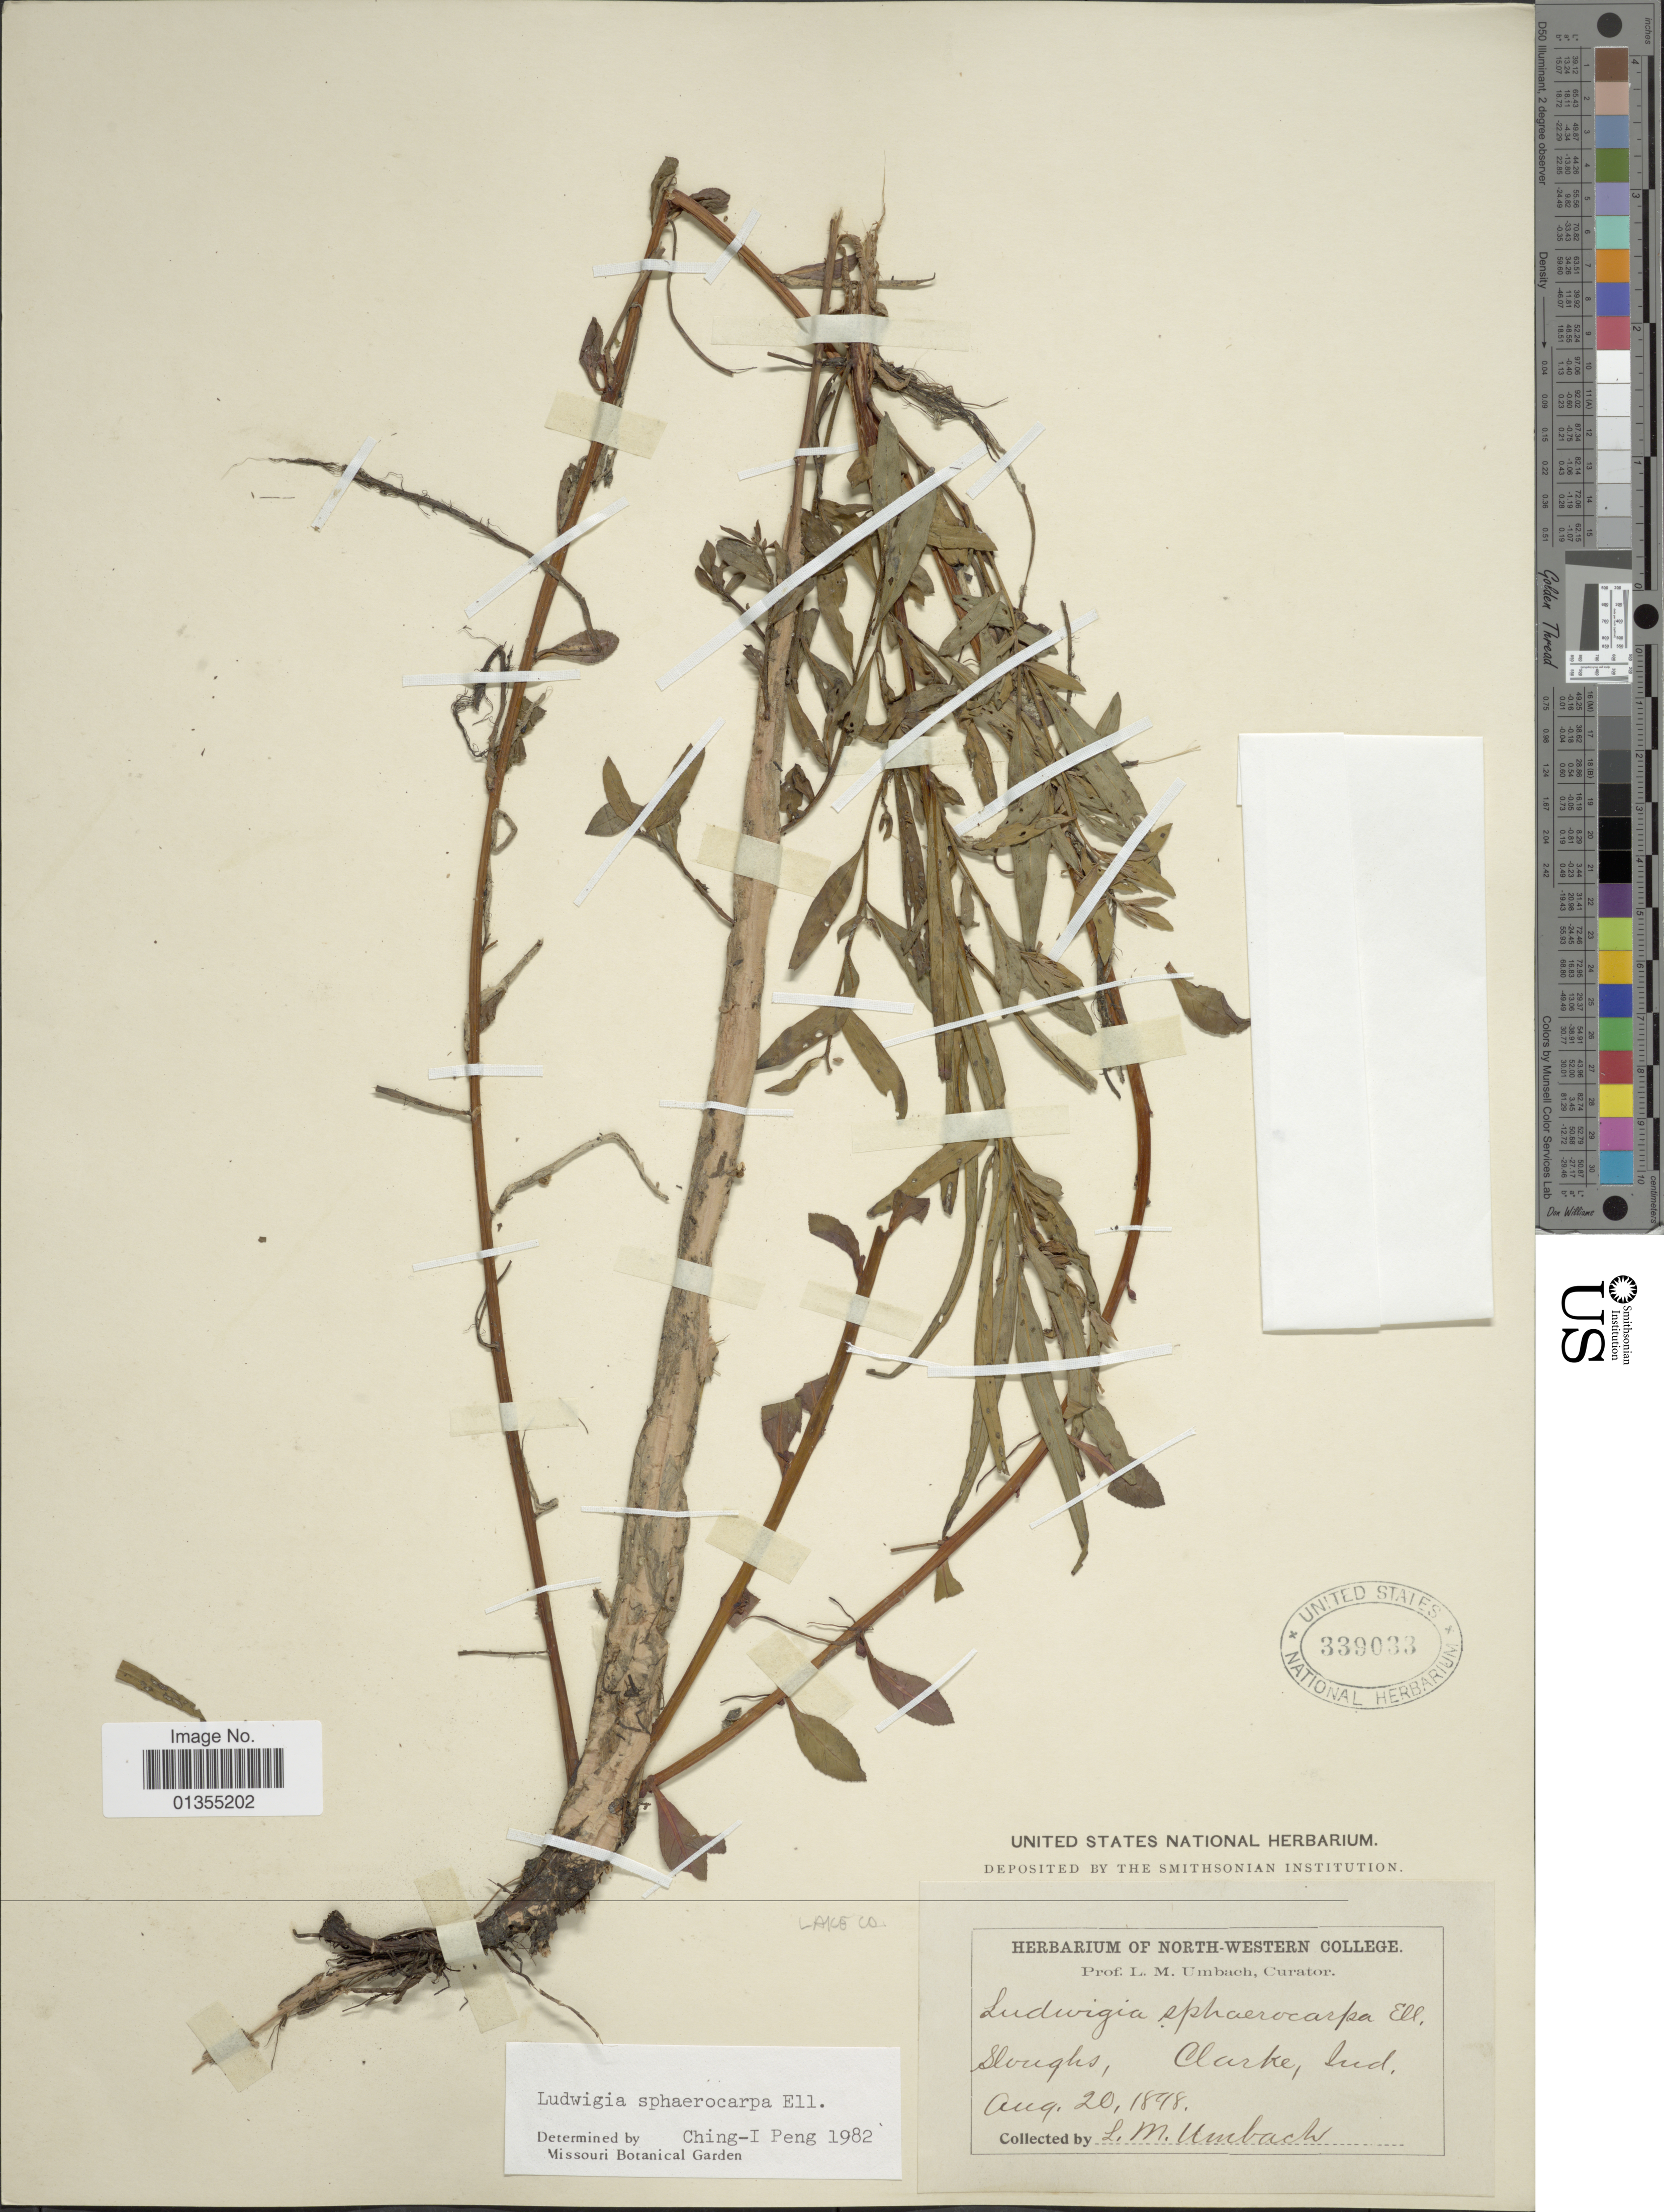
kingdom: Plantae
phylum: Tracheophyta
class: Magnoliopsida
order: Myrtales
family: Onagraceae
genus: Ludwigia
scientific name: Ludwigia sphaerocarpa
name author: Elliott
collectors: L. M. Umbach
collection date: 1898-08-20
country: United States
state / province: Indiana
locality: Sloughs, Clarke, Ind.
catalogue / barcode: US 339033